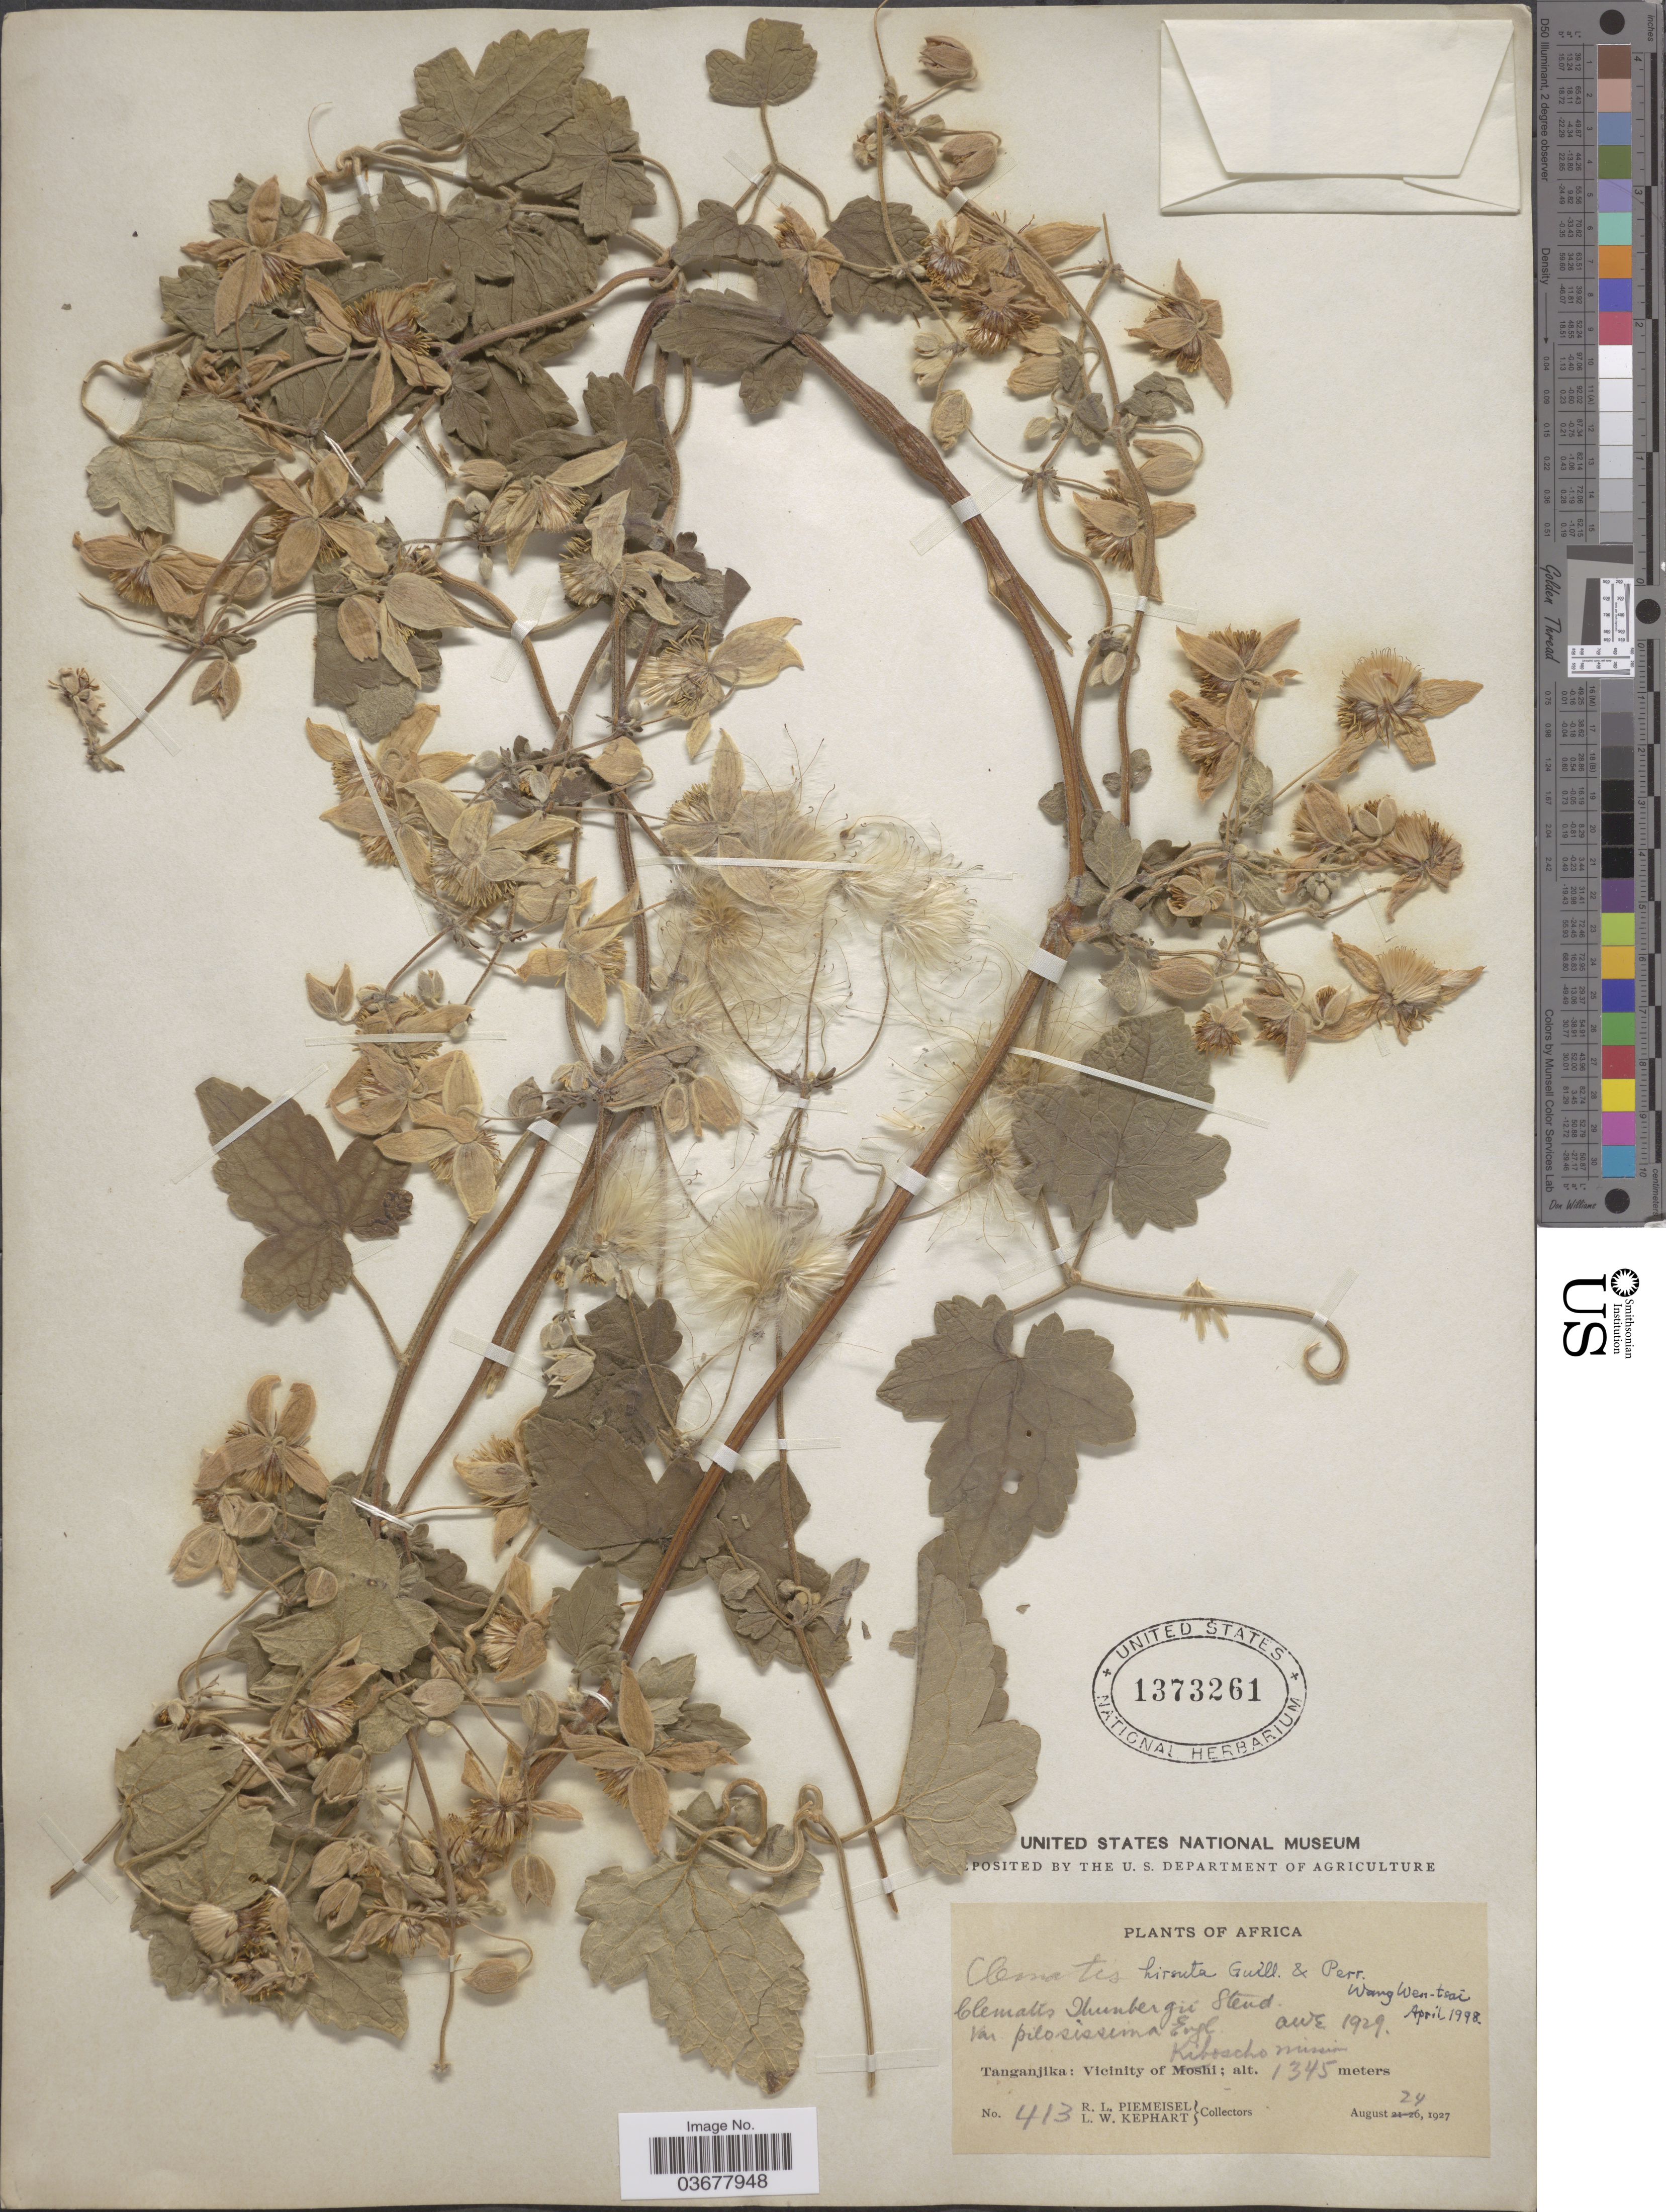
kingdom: Plantae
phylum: Tracheophyta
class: Magnoliopsida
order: Ranunculales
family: Ranunculaceae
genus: Clematis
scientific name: Clematis hirsuta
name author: Guill. & Perr.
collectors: R. L. Piemeisel & L. W. Kephart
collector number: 413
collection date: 1927-08-24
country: Tanzania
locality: Africa. Tanganjika: Vicinity of Kiboscho Mission.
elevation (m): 1345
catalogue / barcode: US 1373261